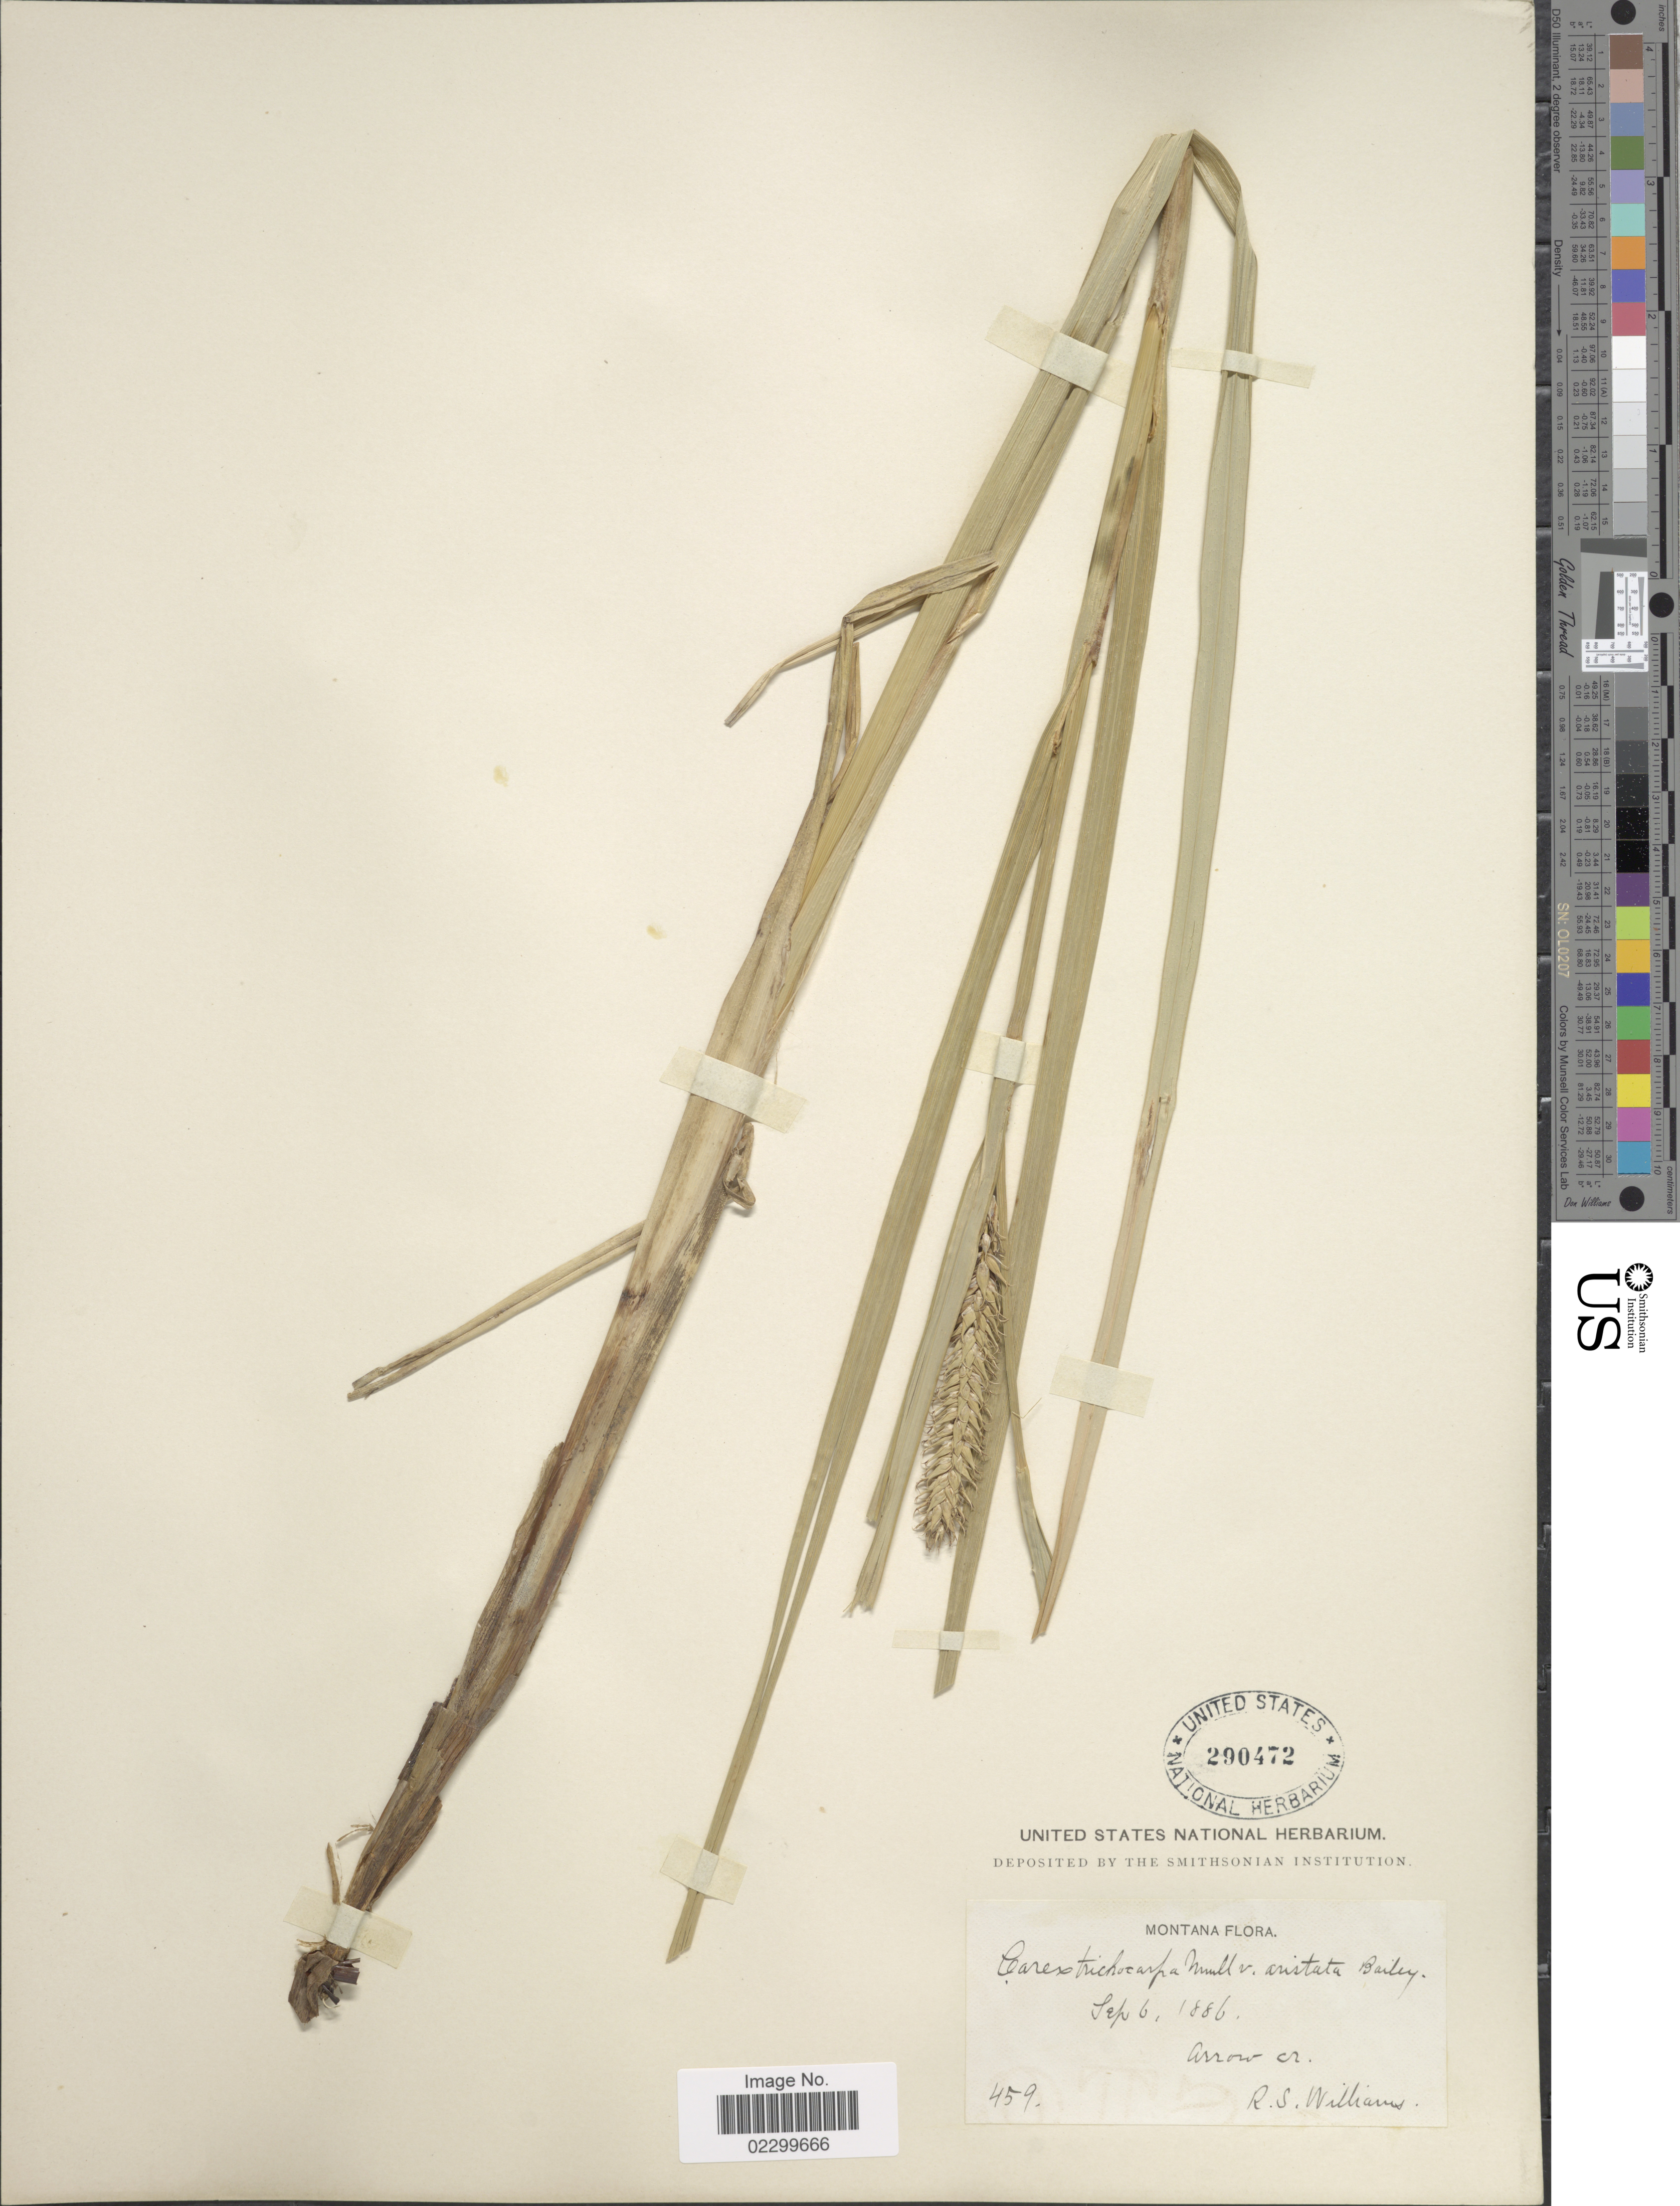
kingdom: Plantae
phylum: Tracheophyta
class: Liliopsida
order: Poales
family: Cyperaceae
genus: Carex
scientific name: Carex atherodes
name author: Spreng.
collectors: R. S. Williams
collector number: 459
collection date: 1886-09-06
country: United States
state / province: Montana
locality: Arrow Creek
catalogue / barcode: US 290472